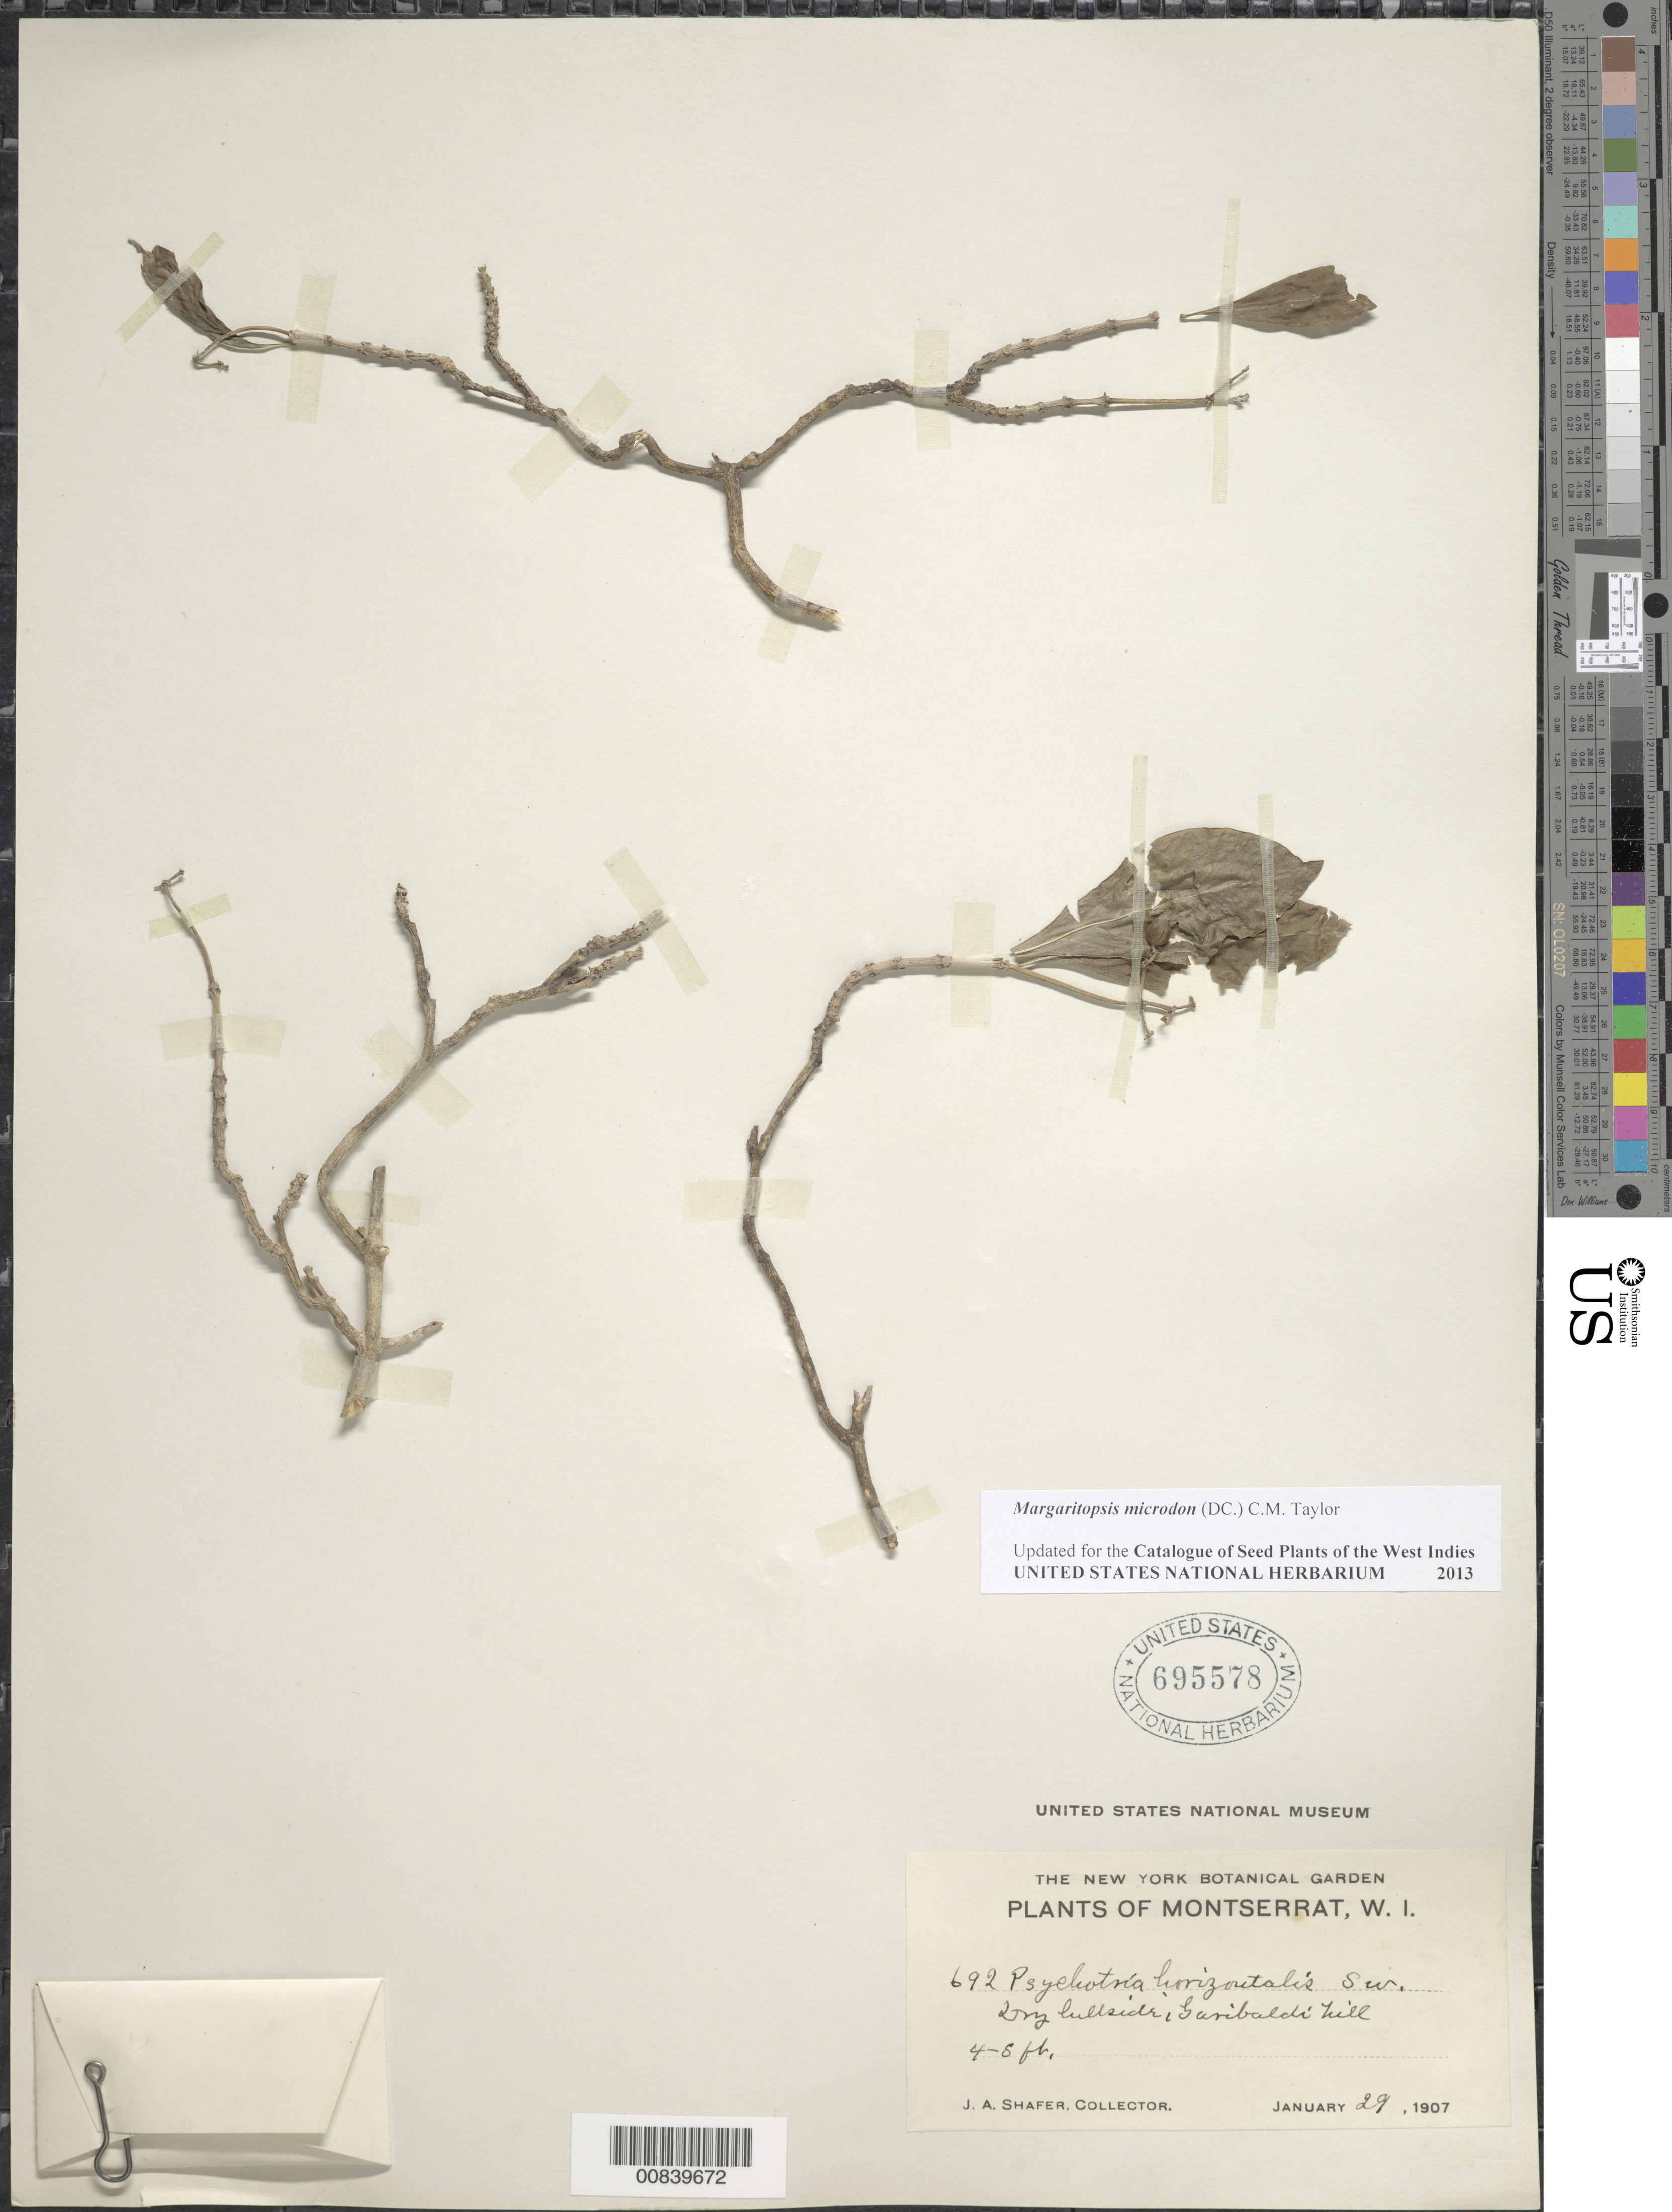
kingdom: Plantae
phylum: Tracheophyta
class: Magnoliopsida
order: Gentianales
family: Rubiaceae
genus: Margaritopsis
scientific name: Margaritopsis microdon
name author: (DC.) C.M. Taylor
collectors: J. A. Shafer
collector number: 692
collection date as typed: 29 Jan 1907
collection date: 1907-01-29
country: Montserrat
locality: Garibaldi Hill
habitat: Dry hillside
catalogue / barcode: US 695578